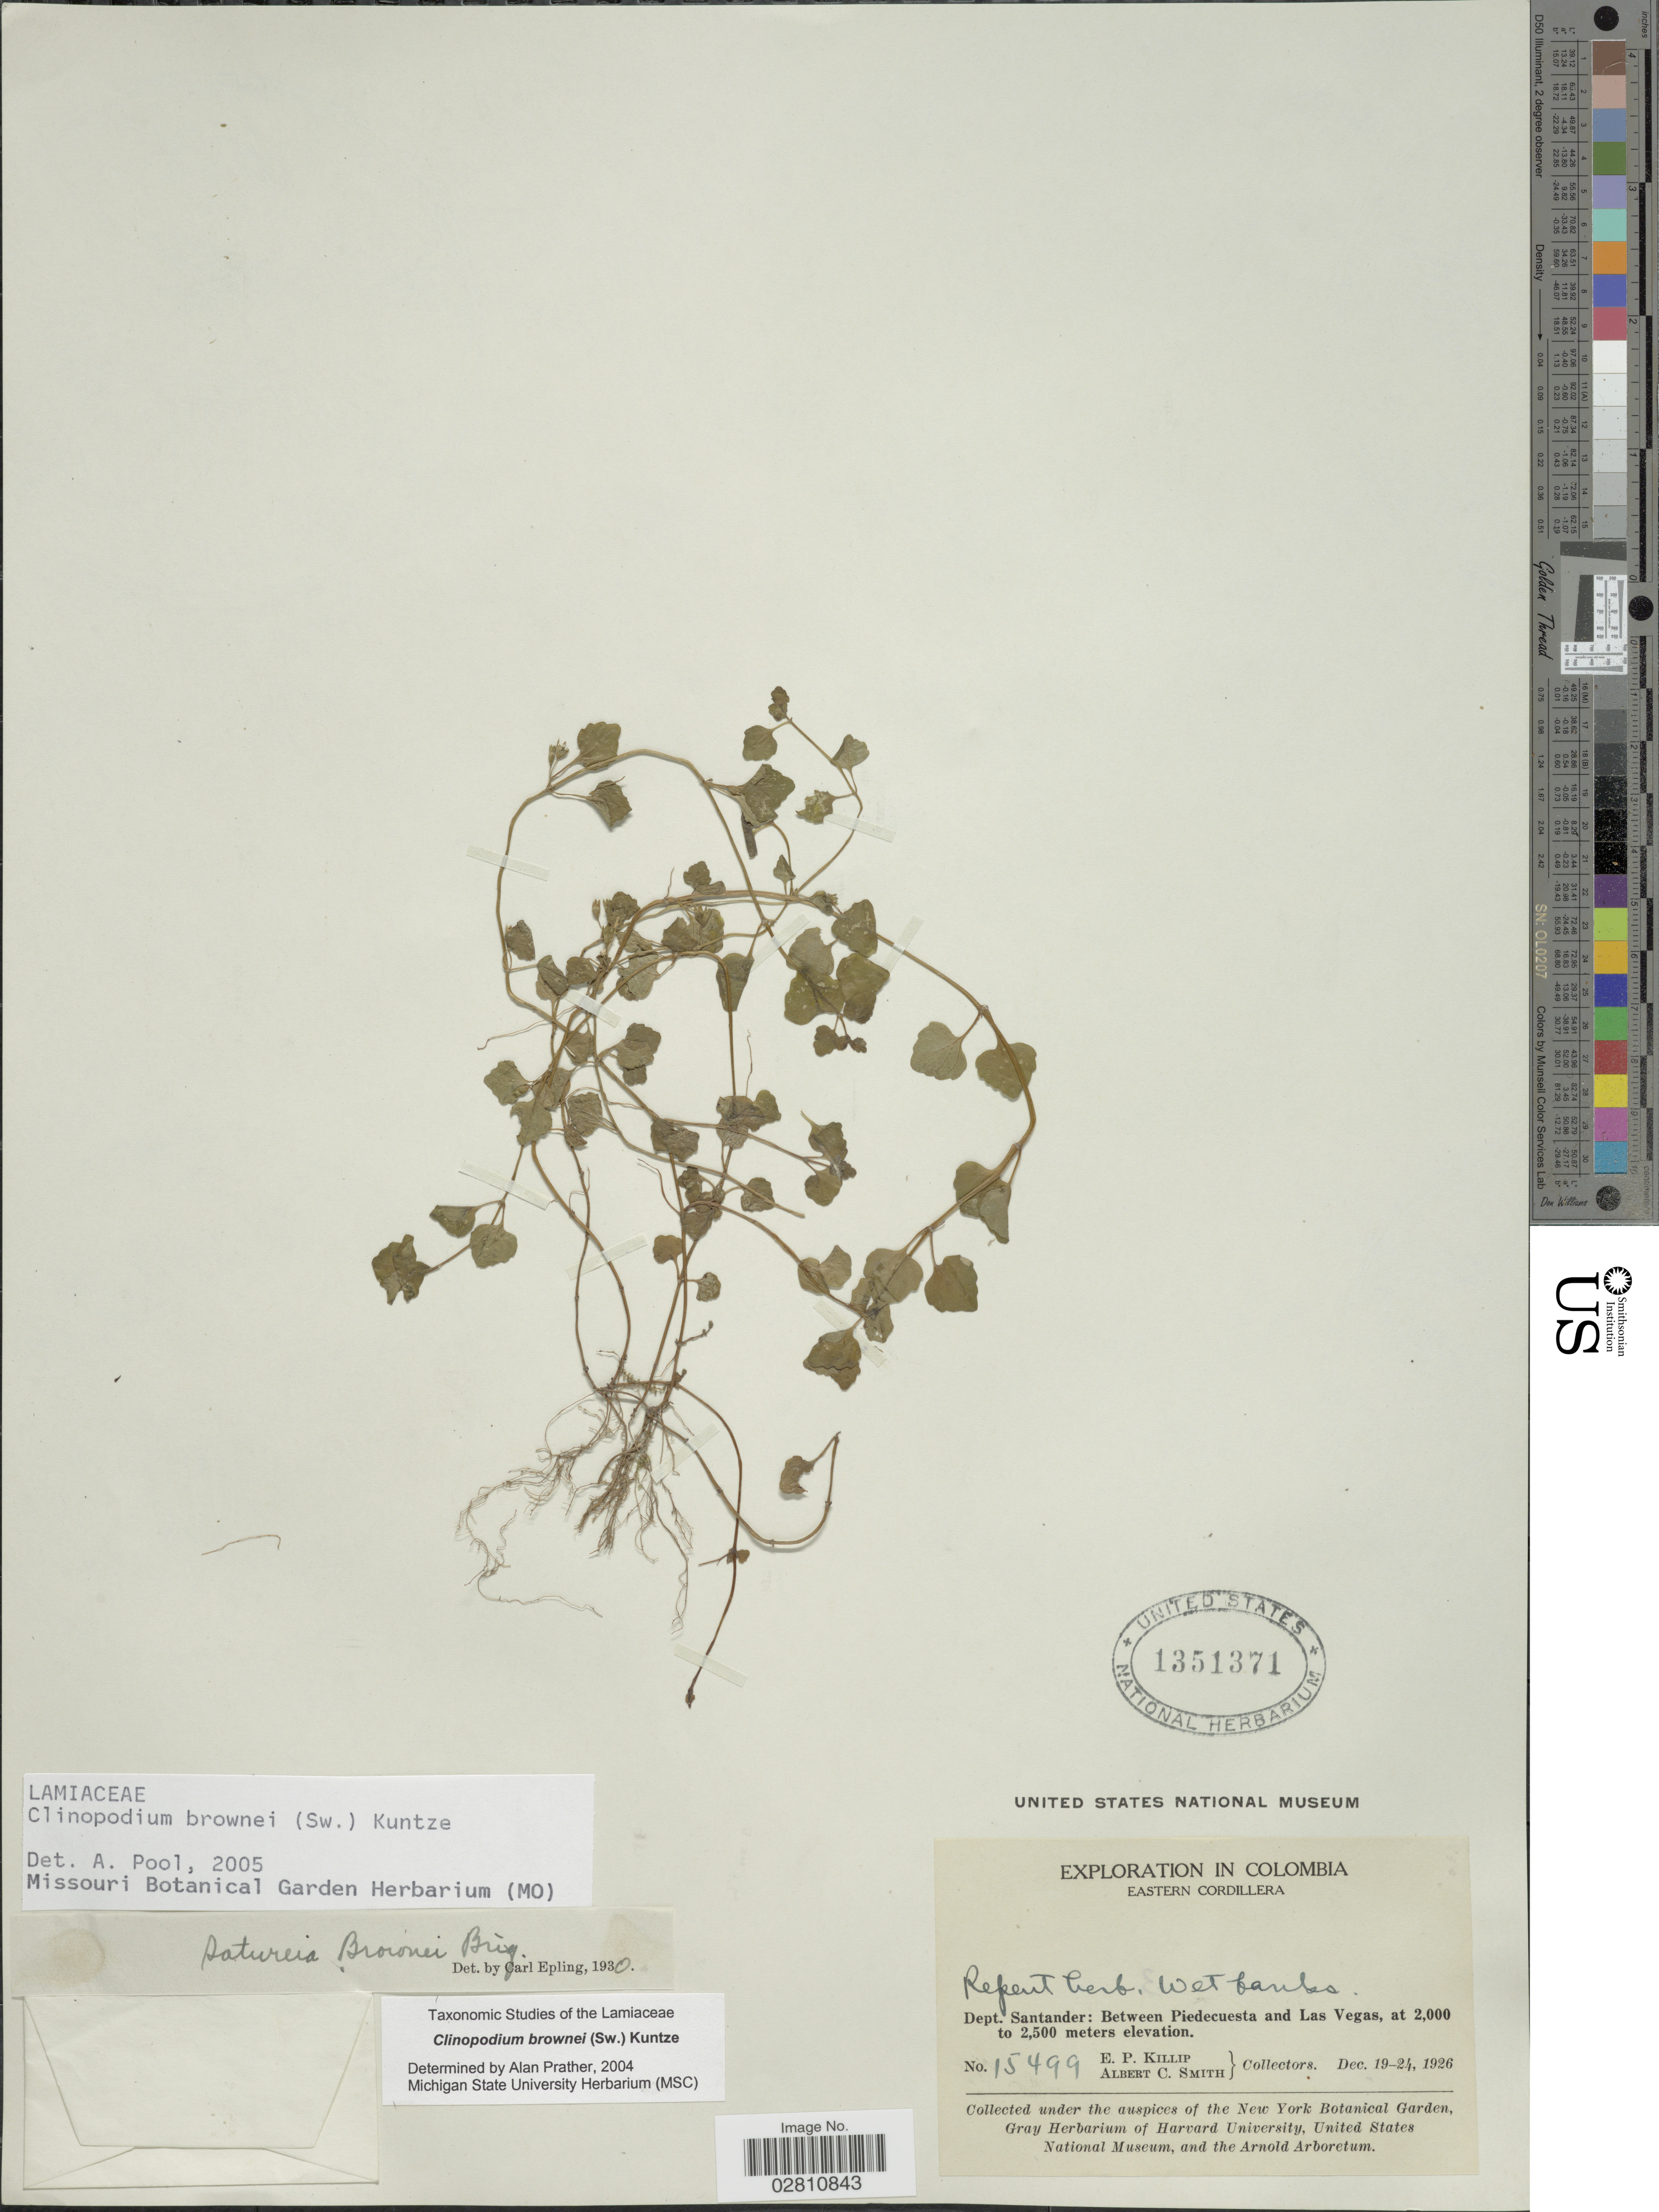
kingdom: Plantae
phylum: Tracheophyta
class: Magnoliopsida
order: Lamiales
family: Lamiaceae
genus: Clinopodium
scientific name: Clinopodium brownei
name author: (Sw.) Kuntze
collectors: E. P. Killip & A. C. Smith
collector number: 15499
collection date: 1926-12-19/1926-12-24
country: Colombia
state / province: Santander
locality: Eastern Cordillera, Dept. Santander: Between Piedecuesta and Las Vegas.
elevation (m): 2000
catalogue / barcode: US 1351371